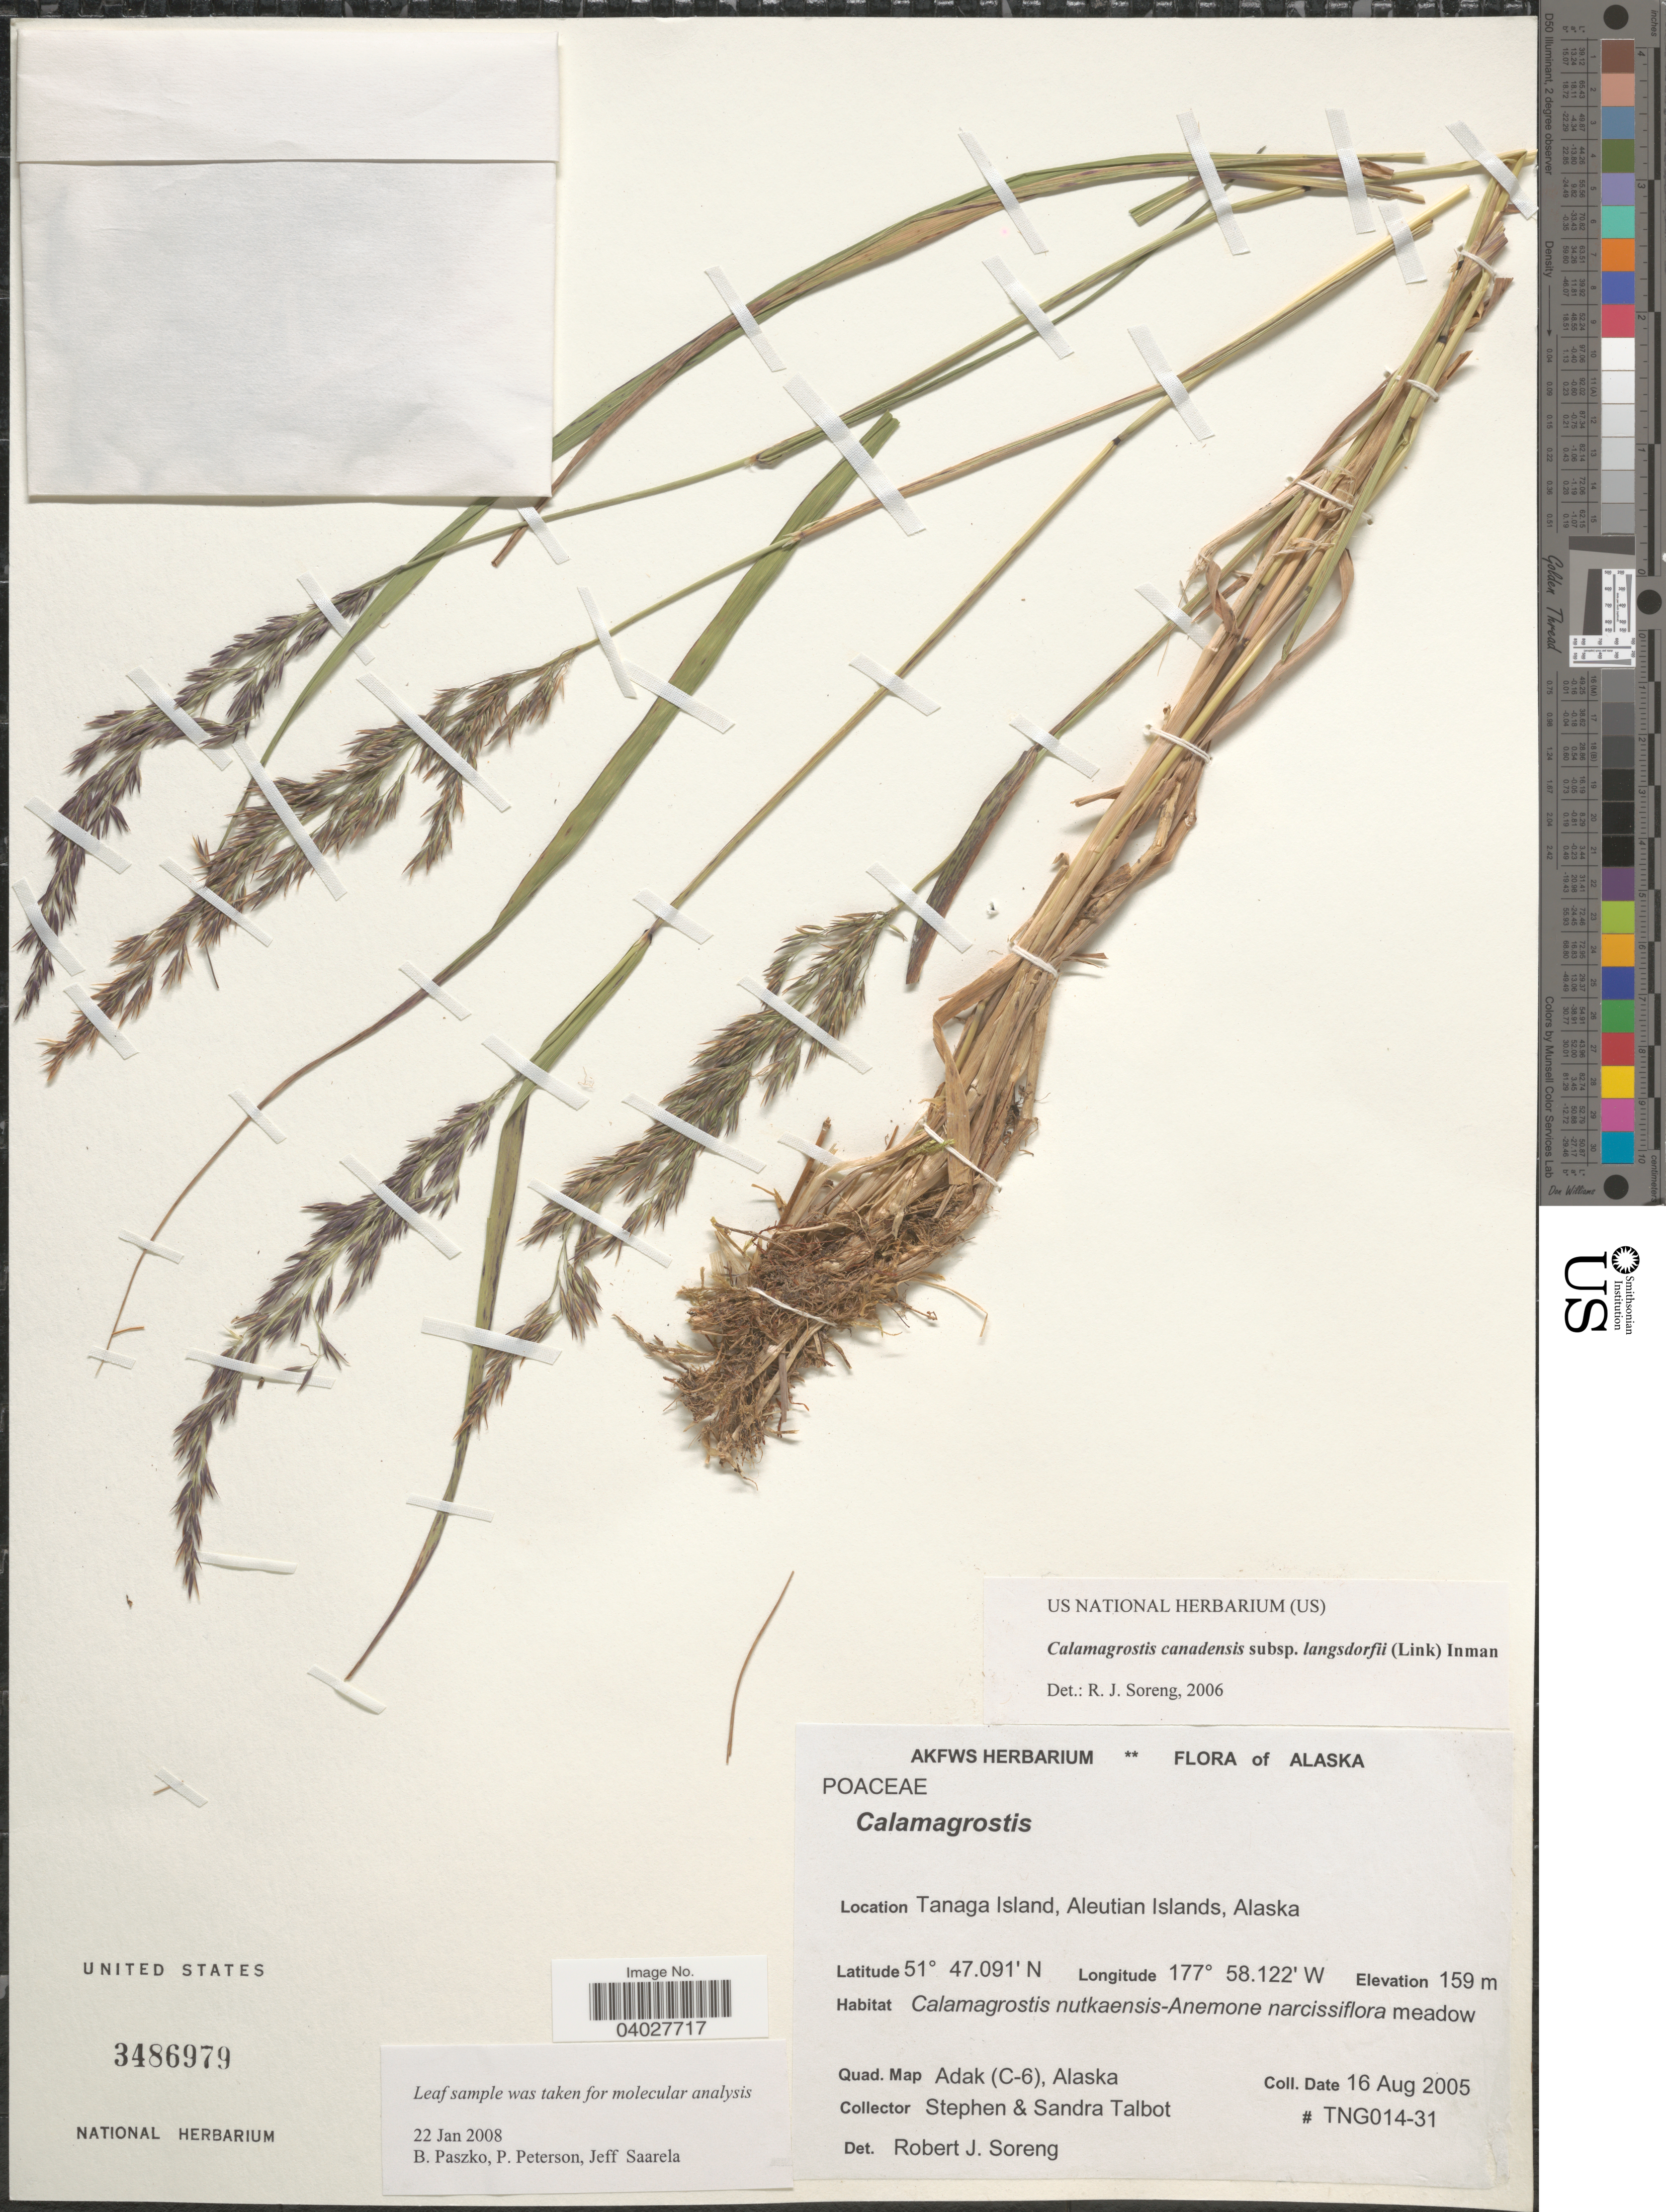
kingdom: Plantae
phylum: Tracheophyta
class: Liliopsida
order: Poales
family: Poaceae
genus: Calamagrostis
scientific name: Calamagrostis canadensis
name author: (Michx.) P. Beauv.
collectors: S. S. Talbot & S. Talbot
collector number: TNG014-31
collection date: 2005-08-16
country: United States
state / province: Alaska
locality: Tanaga Island, Aleutian Islands. Quad. Map Adak (C-6).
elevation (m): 159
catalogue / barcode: US 3486979